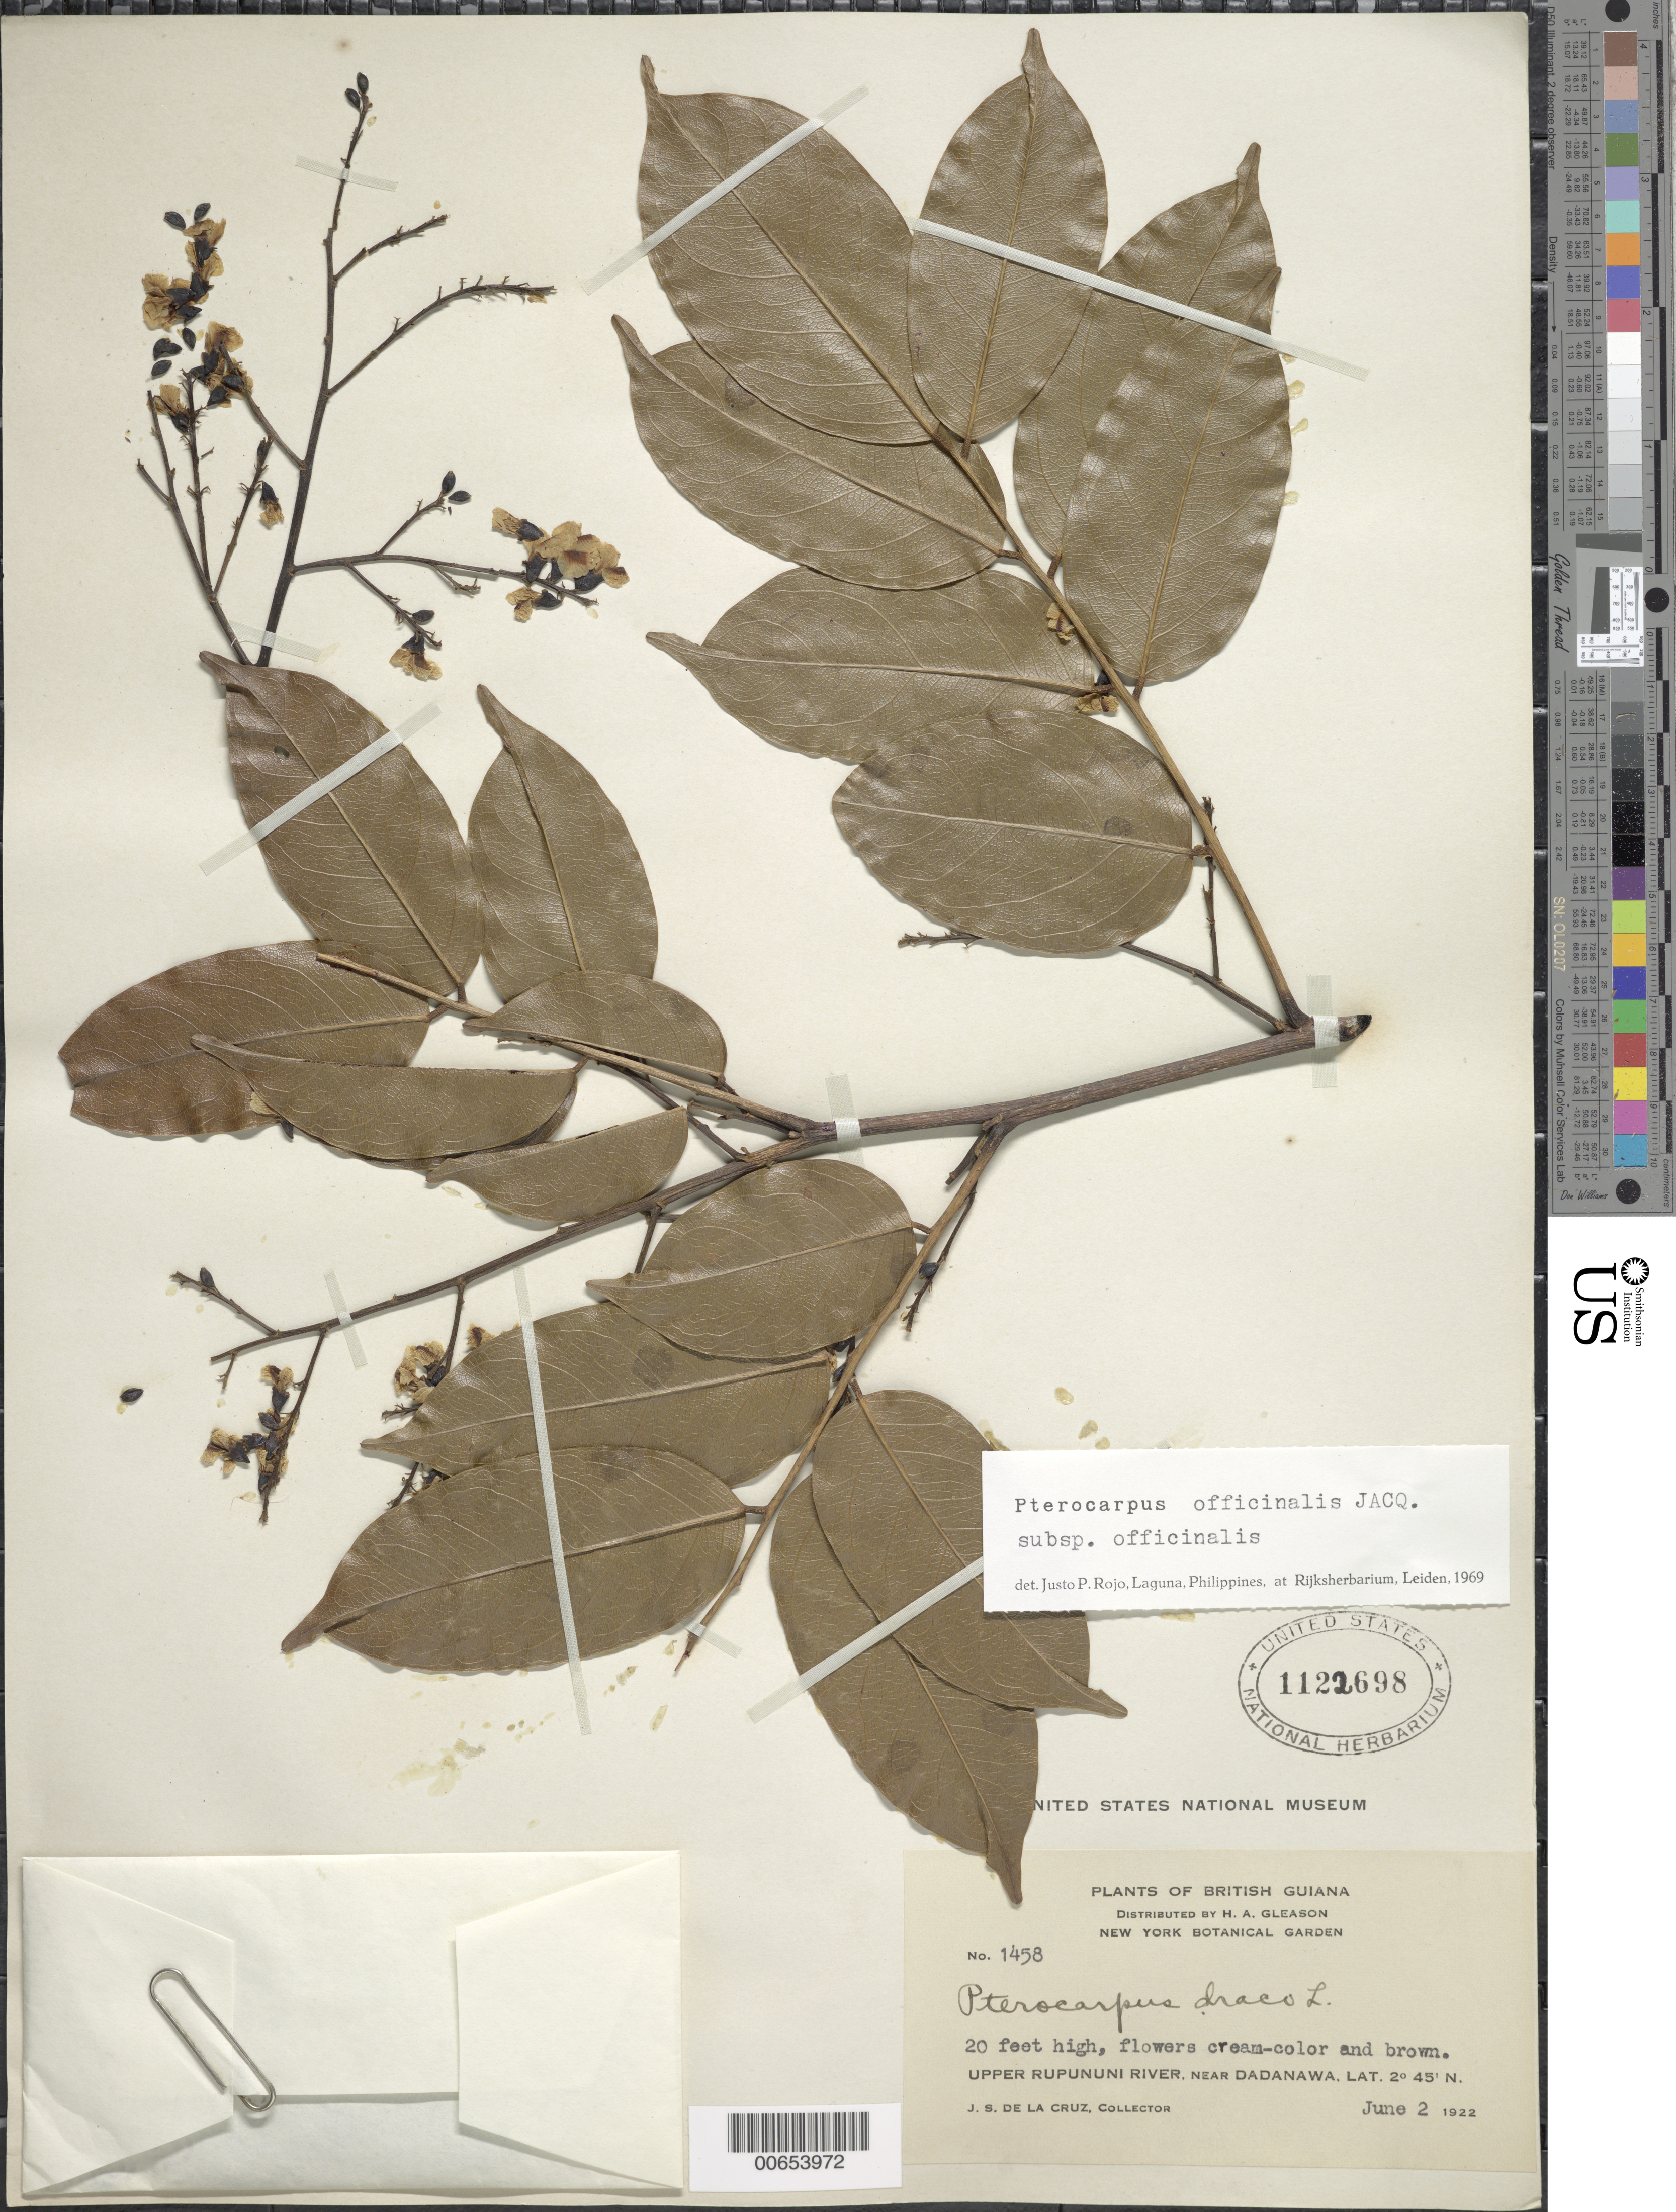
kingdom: Plantae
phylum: Tracheophyta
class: Magnoliopsida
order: Fabales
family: Fabaceae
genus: Pterocarpus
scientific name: Pterocarpus officinalis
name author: Jacq.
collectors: J. S. de la Cruz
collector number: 1458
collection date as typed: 2-Jun-22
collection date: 1922-06-02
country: Guyana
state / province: U. Takutu-U. Essequibo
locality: Dadanawa, vic., upper Rupununi R.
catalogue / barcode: US 1122698